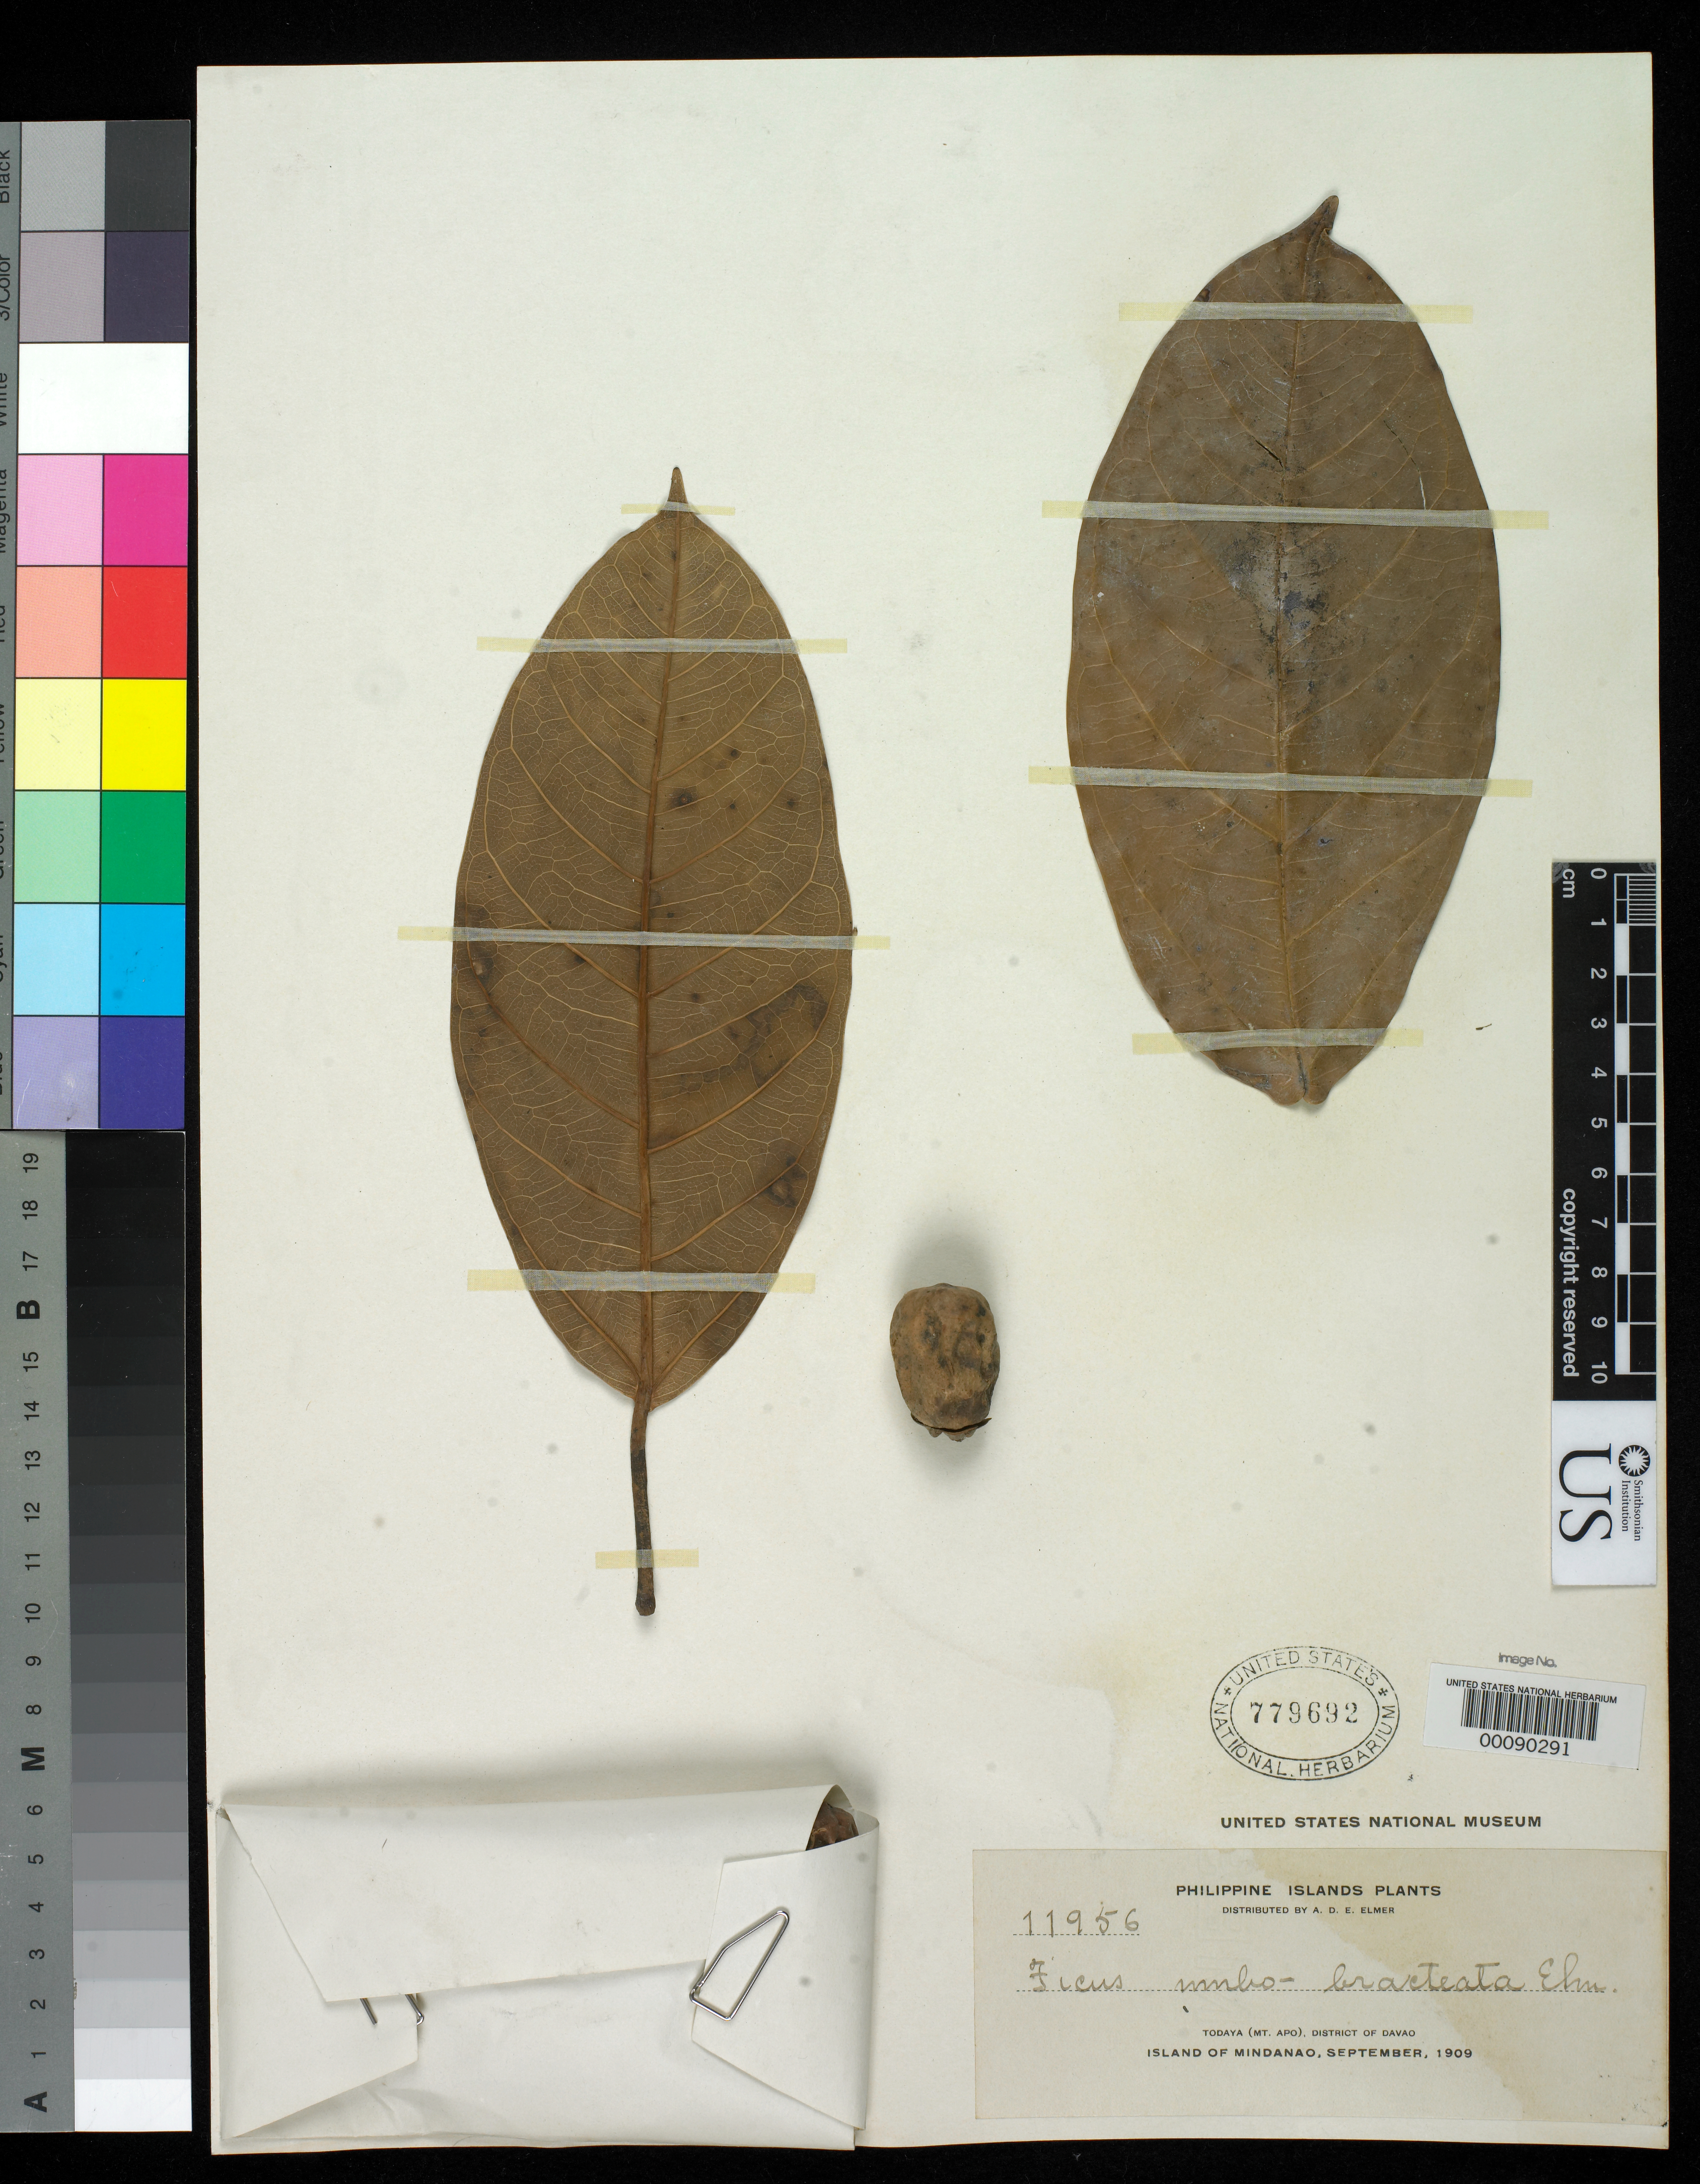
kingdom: Plantae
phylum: Tracheophyta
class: Magnoliopsida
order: Rosales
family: Moraceae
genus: Ficus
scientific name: Ficus umbo-bracteata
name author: Elmer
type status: Isotype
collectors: A. D. E. Elmer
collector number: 11956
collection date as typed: Sep 1909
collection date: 1909-09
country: Philippines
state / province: Davao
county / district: Davao del Sur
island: Mindanao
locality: Todaya, Mt. Apo.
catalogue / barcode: US 779692